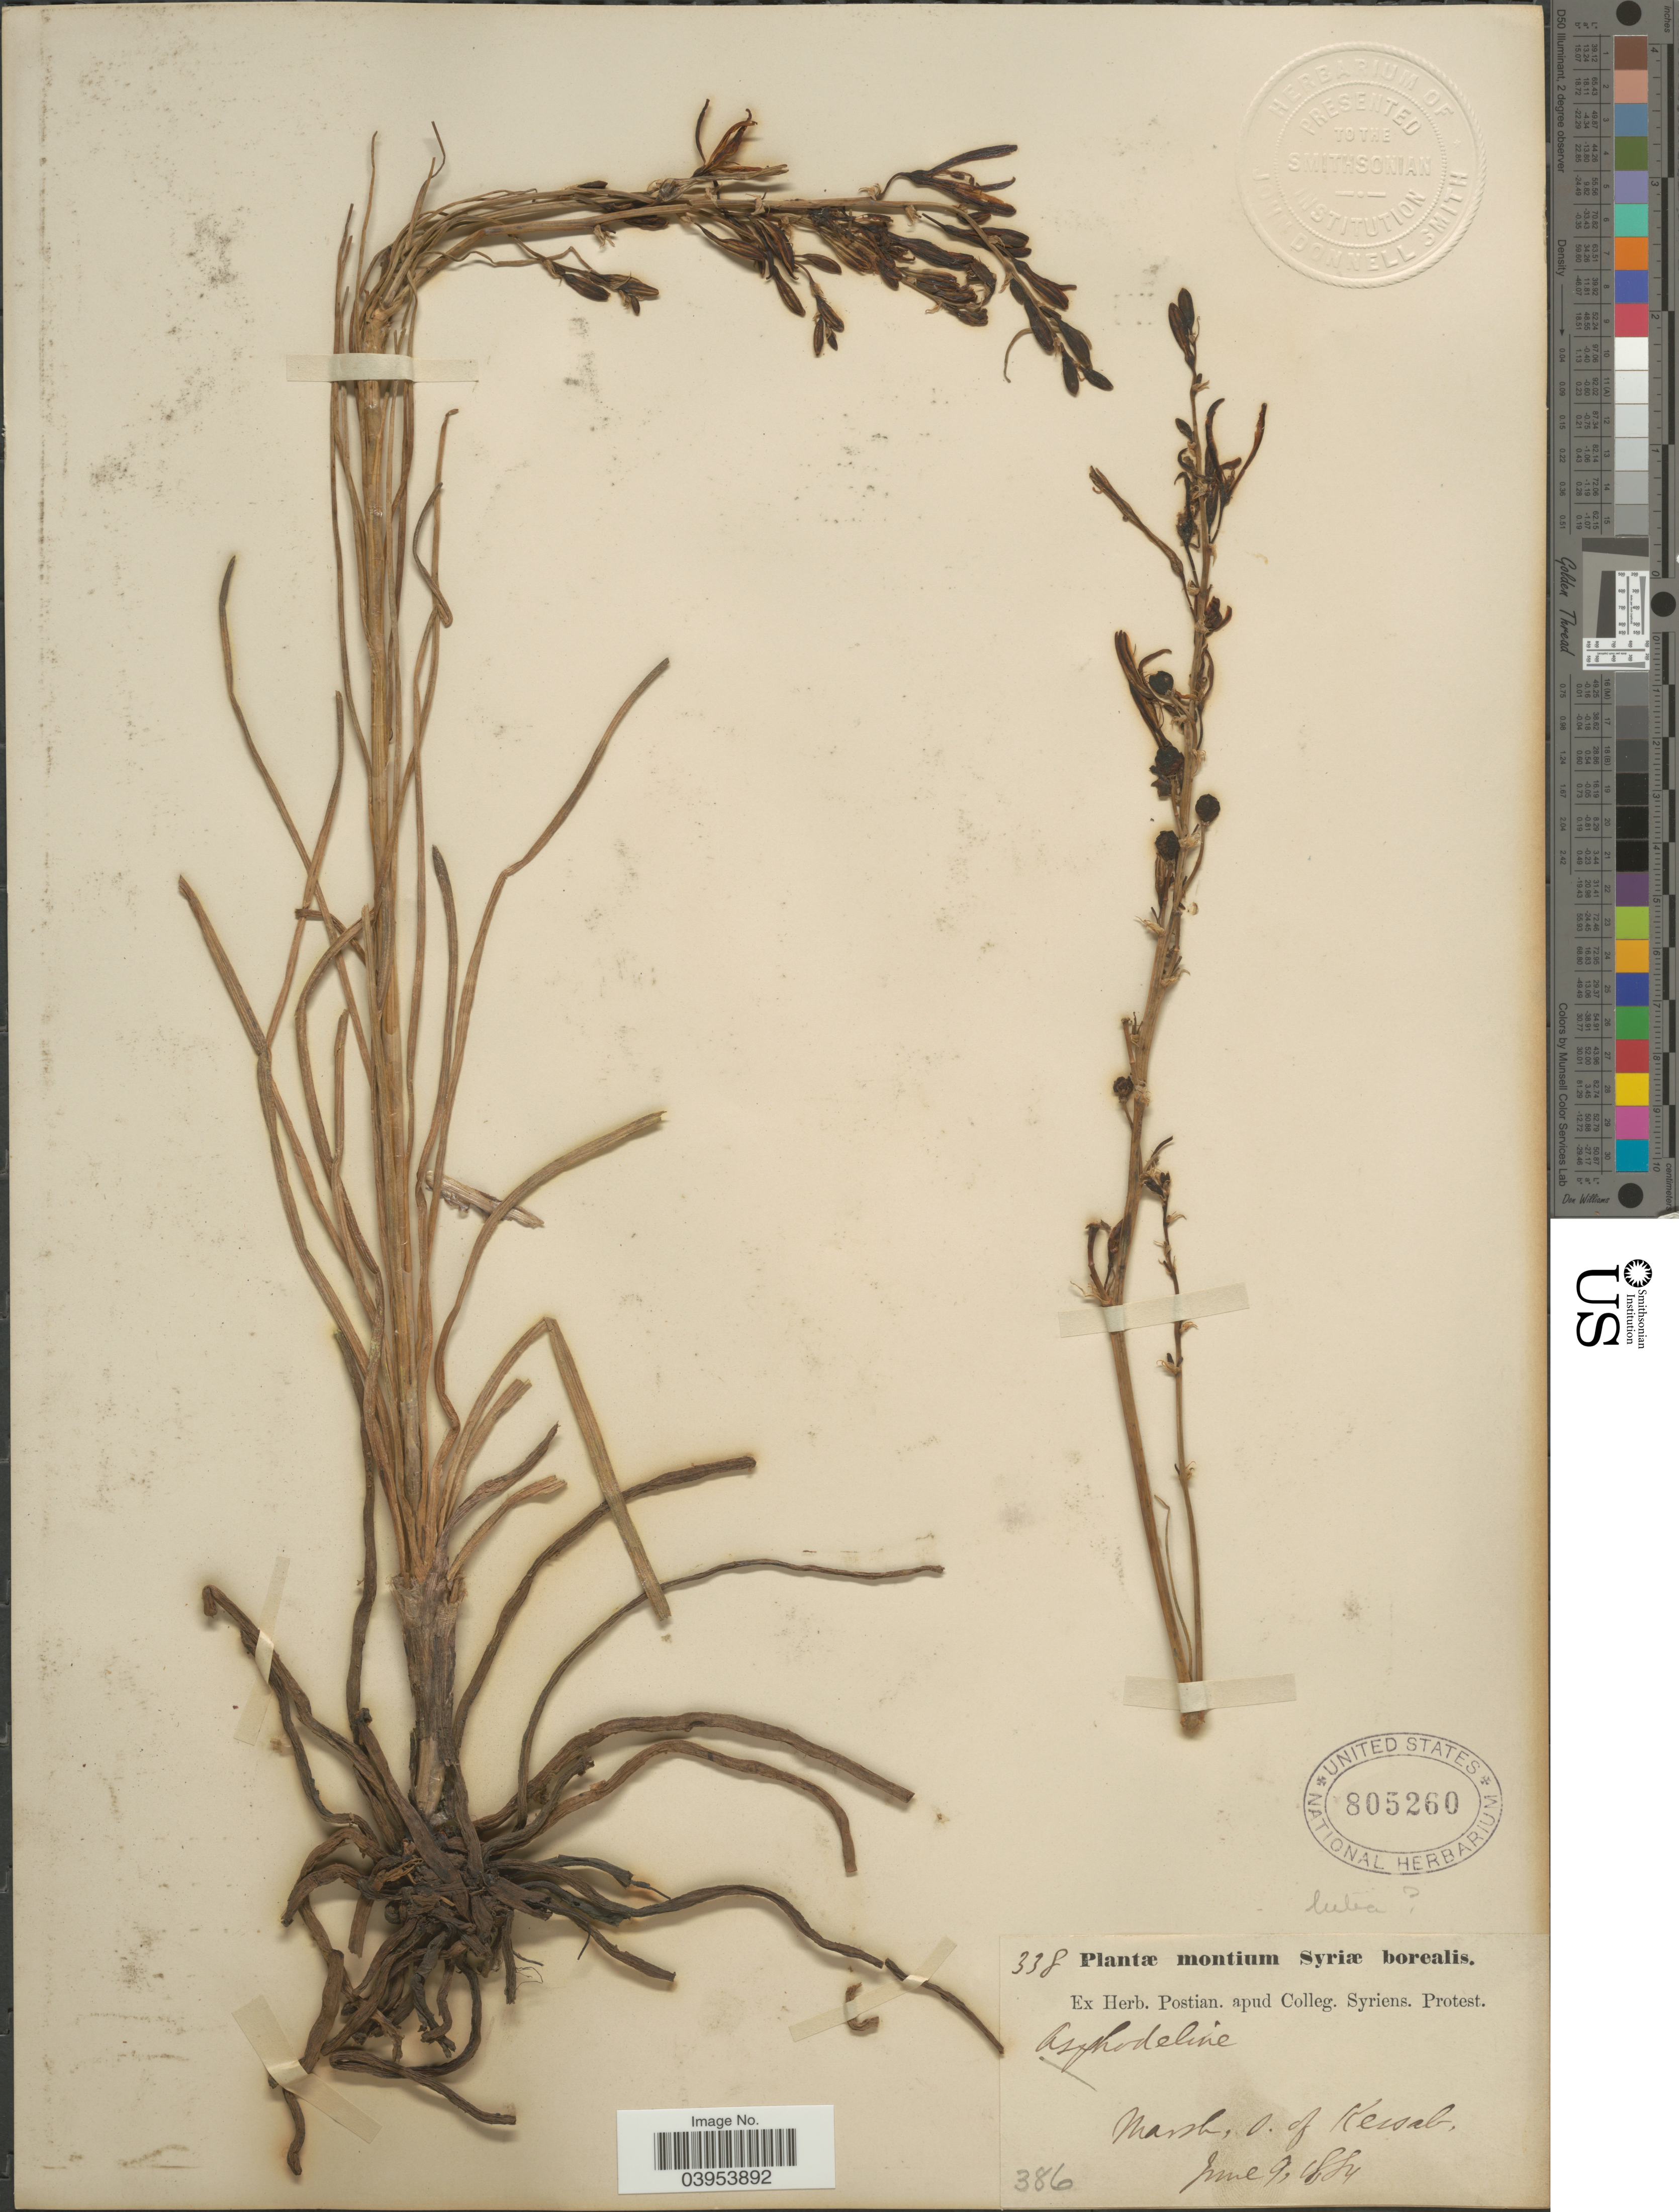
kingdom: Plantae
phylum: Tracheophyta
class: Liliopsida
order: Asparagales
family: Asphodelaceae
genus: Asphodeline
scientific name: Asphodeline lutea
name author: Rchb.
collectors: ex herb. Postian. apud Colleg. Syriens. Protest. USE "Fannie P. A. Shepard" (10308853) AS PRIMARY COLLECTOR INSTEAD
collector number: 338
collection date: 1884-06-09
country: Syria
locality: Montium Syriæ borealis. Marsh, O. of Kessab.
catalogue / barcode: US 805260